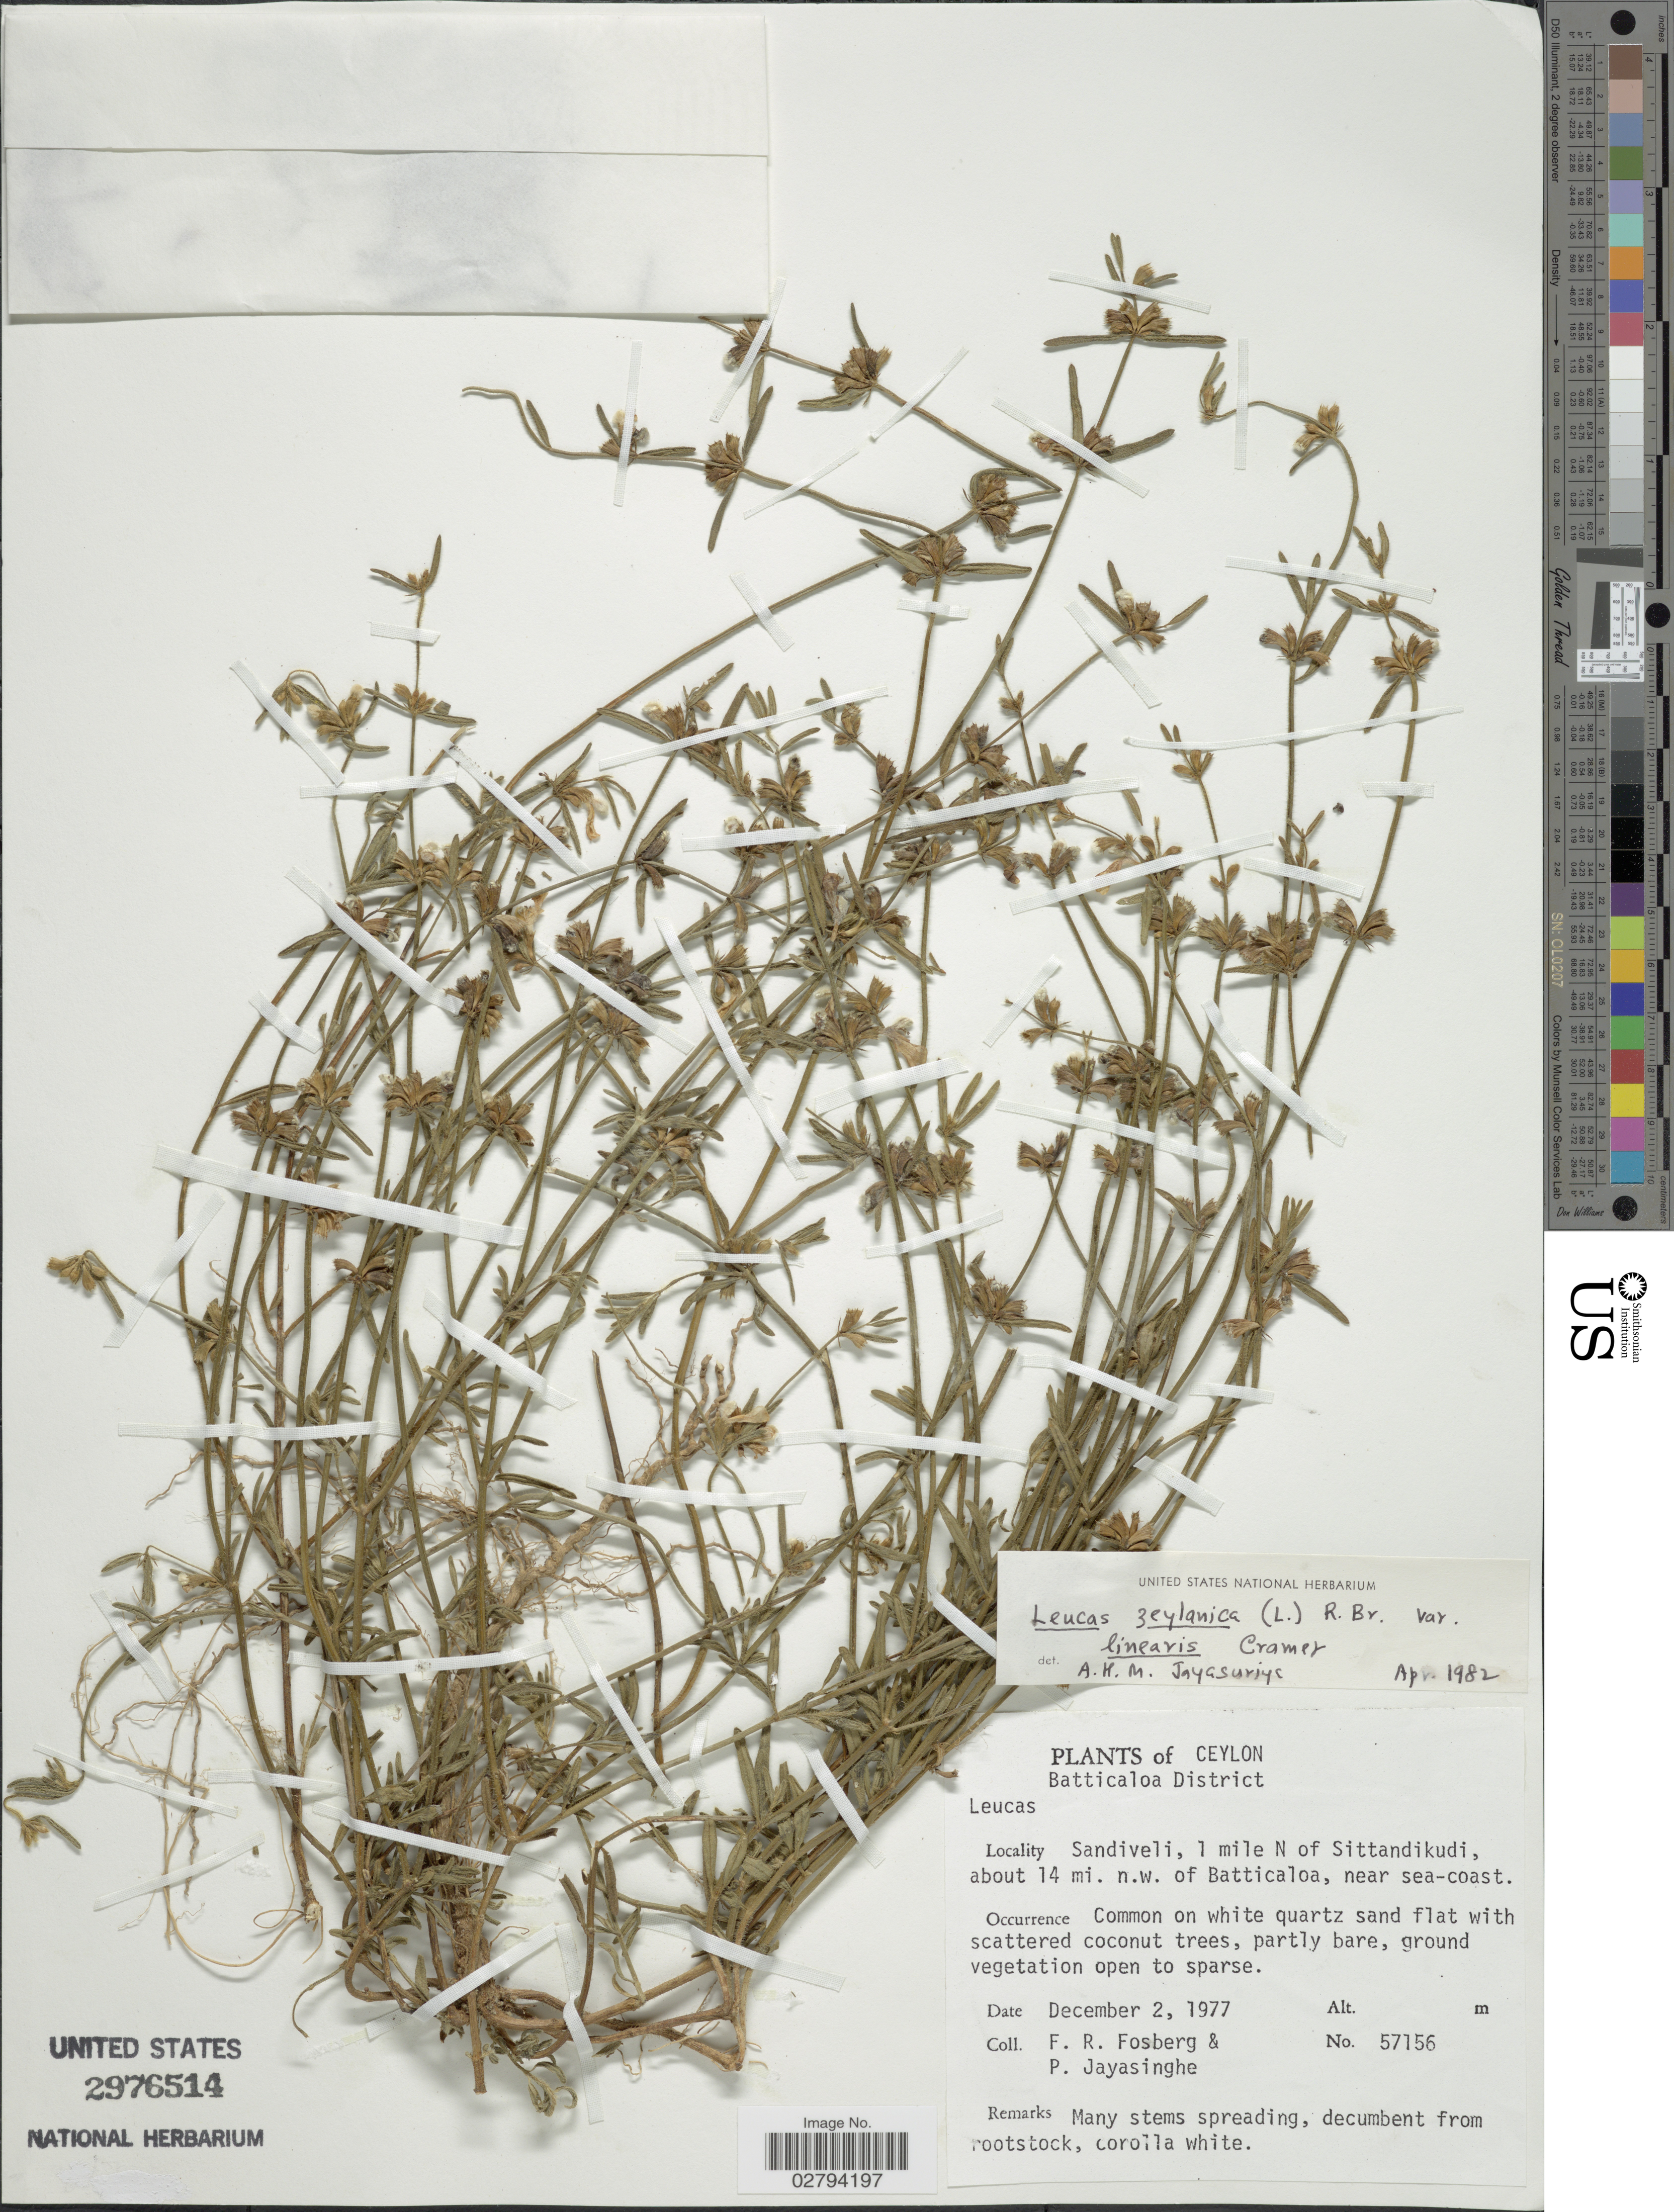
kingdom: Plantae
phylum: Tracheophyta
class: Magnoliopsida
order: Lamiales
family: Lamiaceae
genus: Leucas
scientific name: Leucas zeylanica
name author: (L.) W.T. Aiton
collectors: F. R. Fosberg & P. Jayasinghe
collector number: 57156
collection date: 1977-12-02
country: Sri Lanka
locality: Ceylon, Batticaloa District, Sandiveli, 1 mile N of Sittandikundu, about 14 mi. n.w. of Batticaloa, near sea-coast.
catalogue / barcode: US 2976514